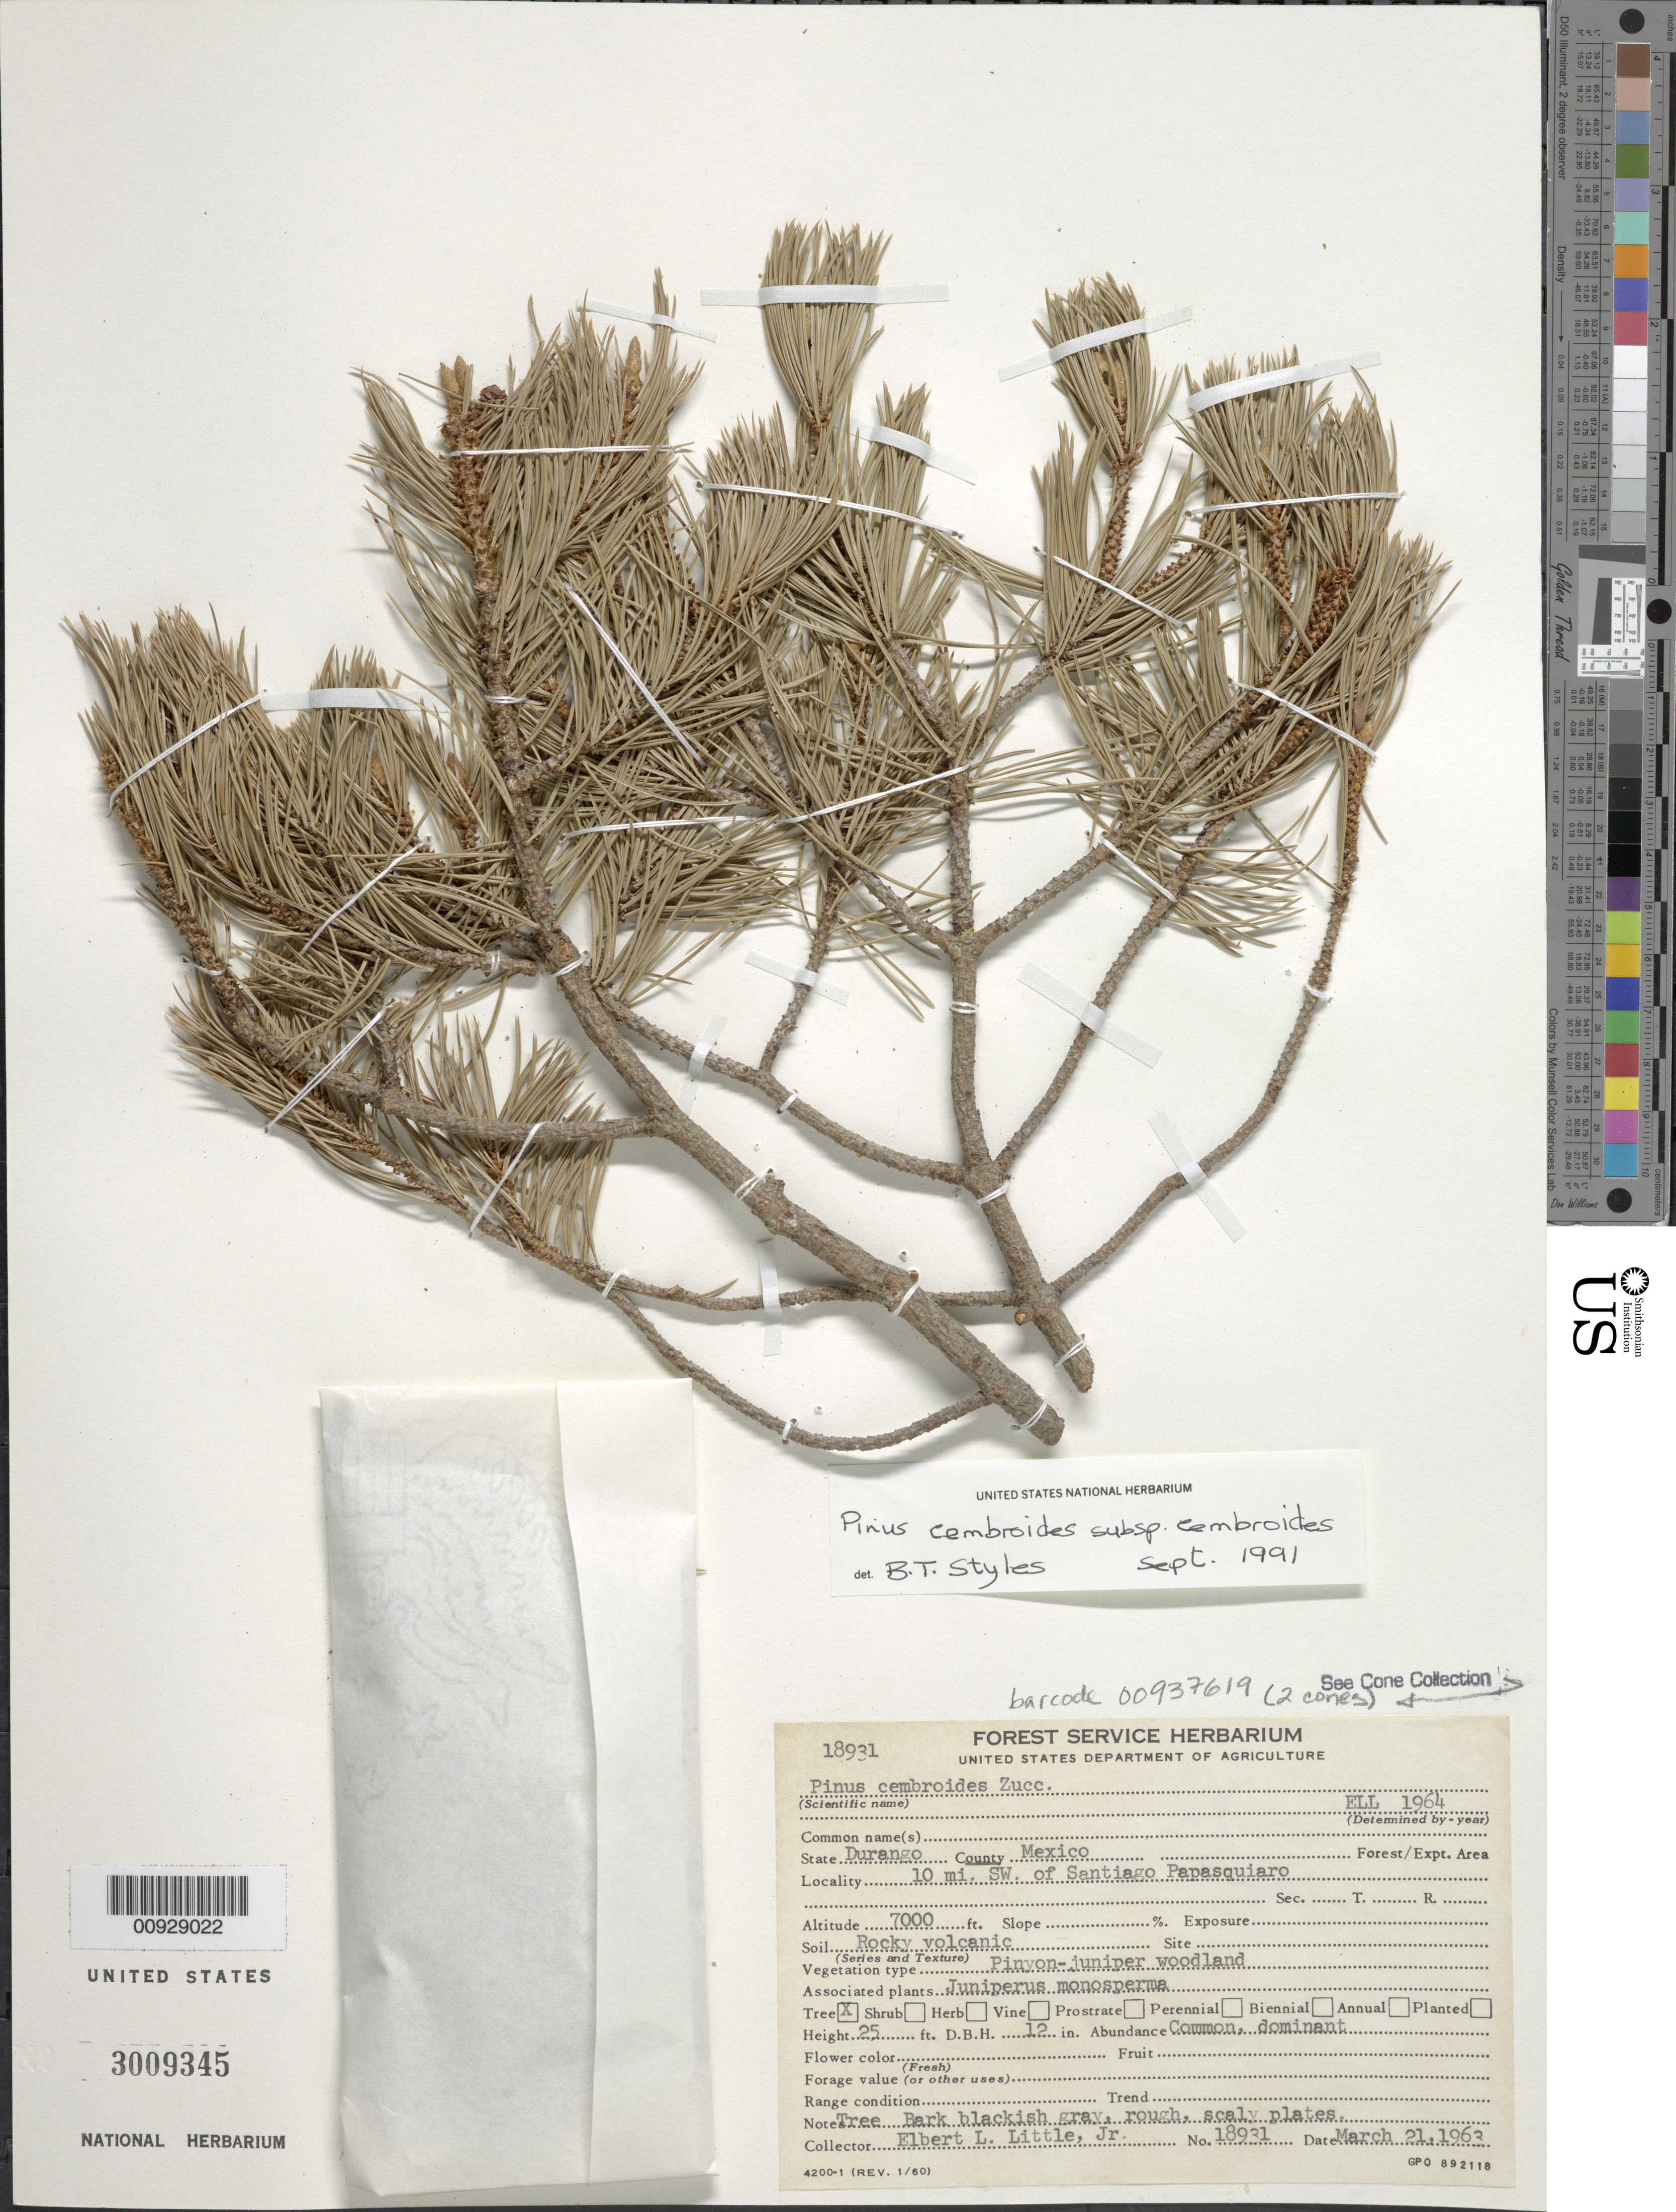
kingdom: Plantae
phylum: Tracheophyta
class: Pinopsida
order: Pinales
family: Pinaceae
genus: Pinus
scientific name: Pinus cembroides subsp. cembroides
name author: Zucc.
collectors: E. L. Little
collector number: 18931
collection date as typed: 21 Mar 1963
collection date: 1963-03-21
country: Mexico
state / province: Durango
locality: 10 mi. SW of Santiago Papasquiaro.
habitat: Pinyon-juniper woodland. Associated plants Juniperus monosperma. Soil rocky volcanic.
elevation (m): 2134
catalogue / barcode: US 3009345